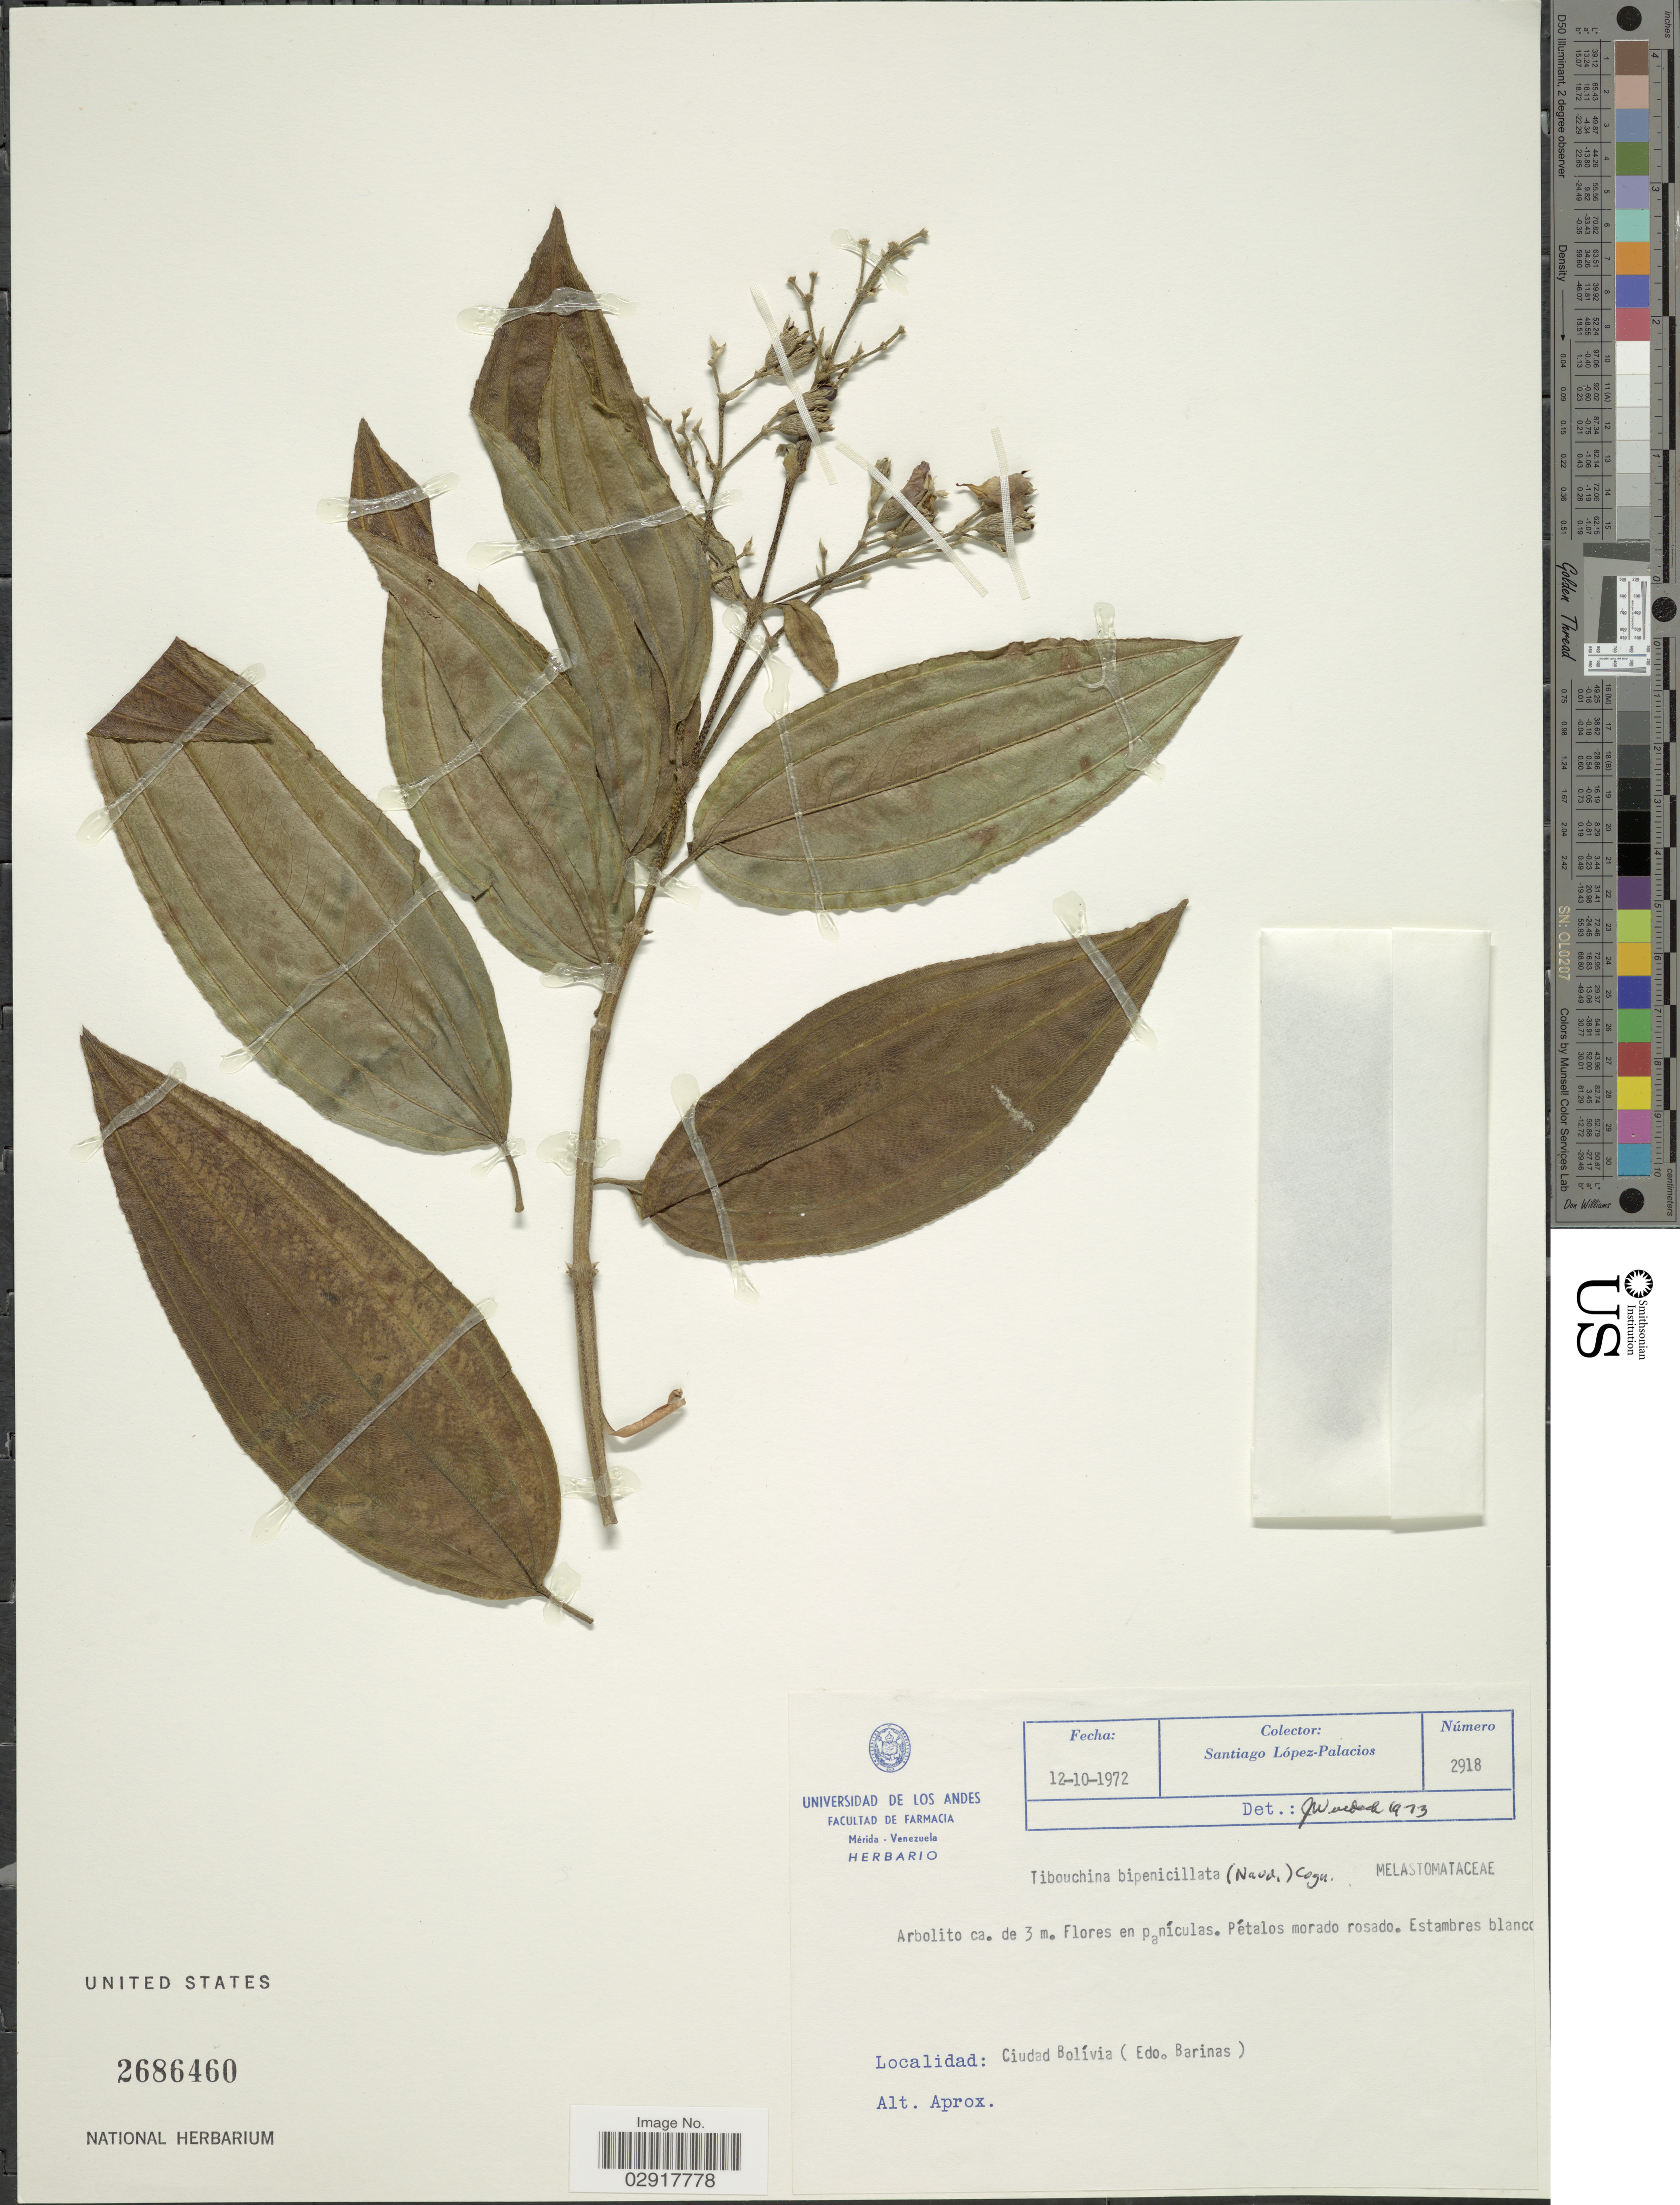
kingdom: Plantae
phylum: Tracheophyta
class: Magnoliopsida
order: Myrtales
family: Melastomataceae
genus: Tibouchina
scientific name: Tibouchina bipenicillata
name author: (Naudin) Cogn.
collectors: S. López-Palacios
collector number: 2918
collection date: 1972-10-12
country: Venezuela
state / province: Barinas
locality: Ciudad Bolívia ( Edo. Barinas ).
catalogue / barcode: US 2686460